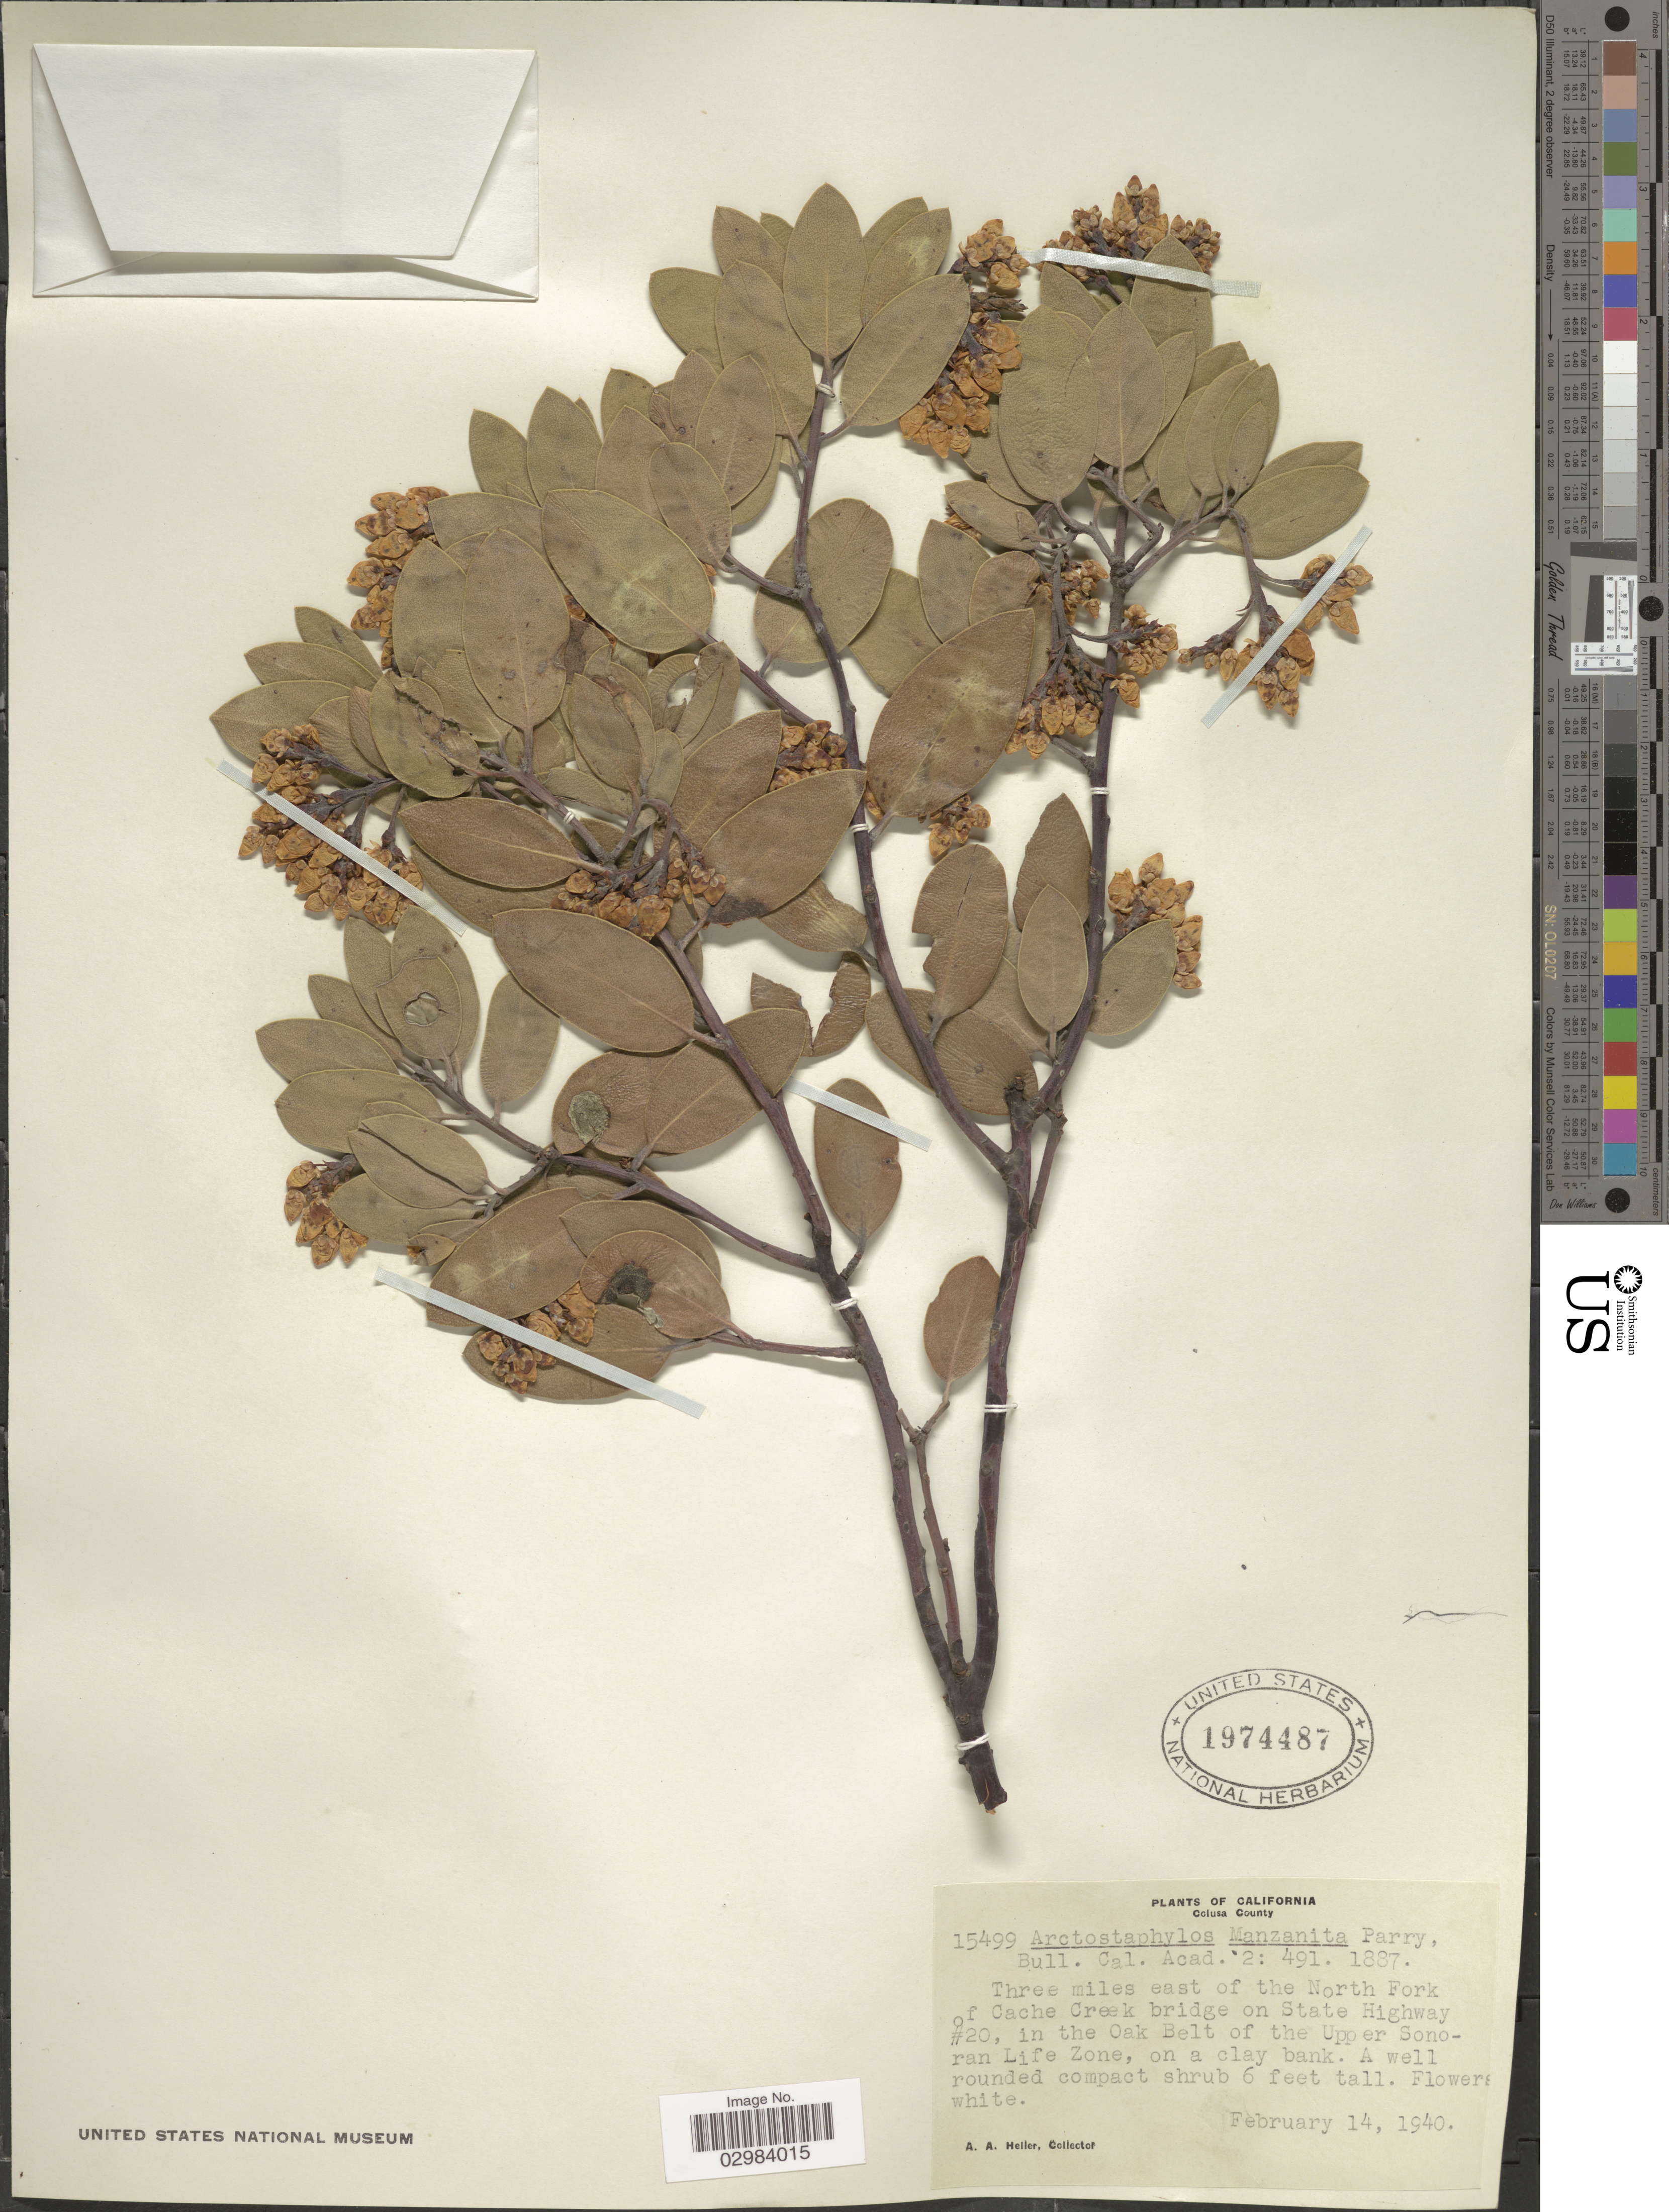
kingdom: Plantae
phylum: Tracheophyta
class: Magnoliopsida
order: Ericales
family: Ericaceae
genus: Arctostaphylos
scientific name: Arctostaphylos manzanita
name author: Parry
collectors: A. A. Heller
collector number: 15499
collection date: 1940-02-14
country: United States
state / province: California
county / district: Colusa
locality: Colusa County, Three miles east of the North Fork of Cache Creek bridge on State Highway #20, in the Oak Belt of the Upper Sonoran Life Zone, on a clay bank.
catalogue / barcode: US 1974487